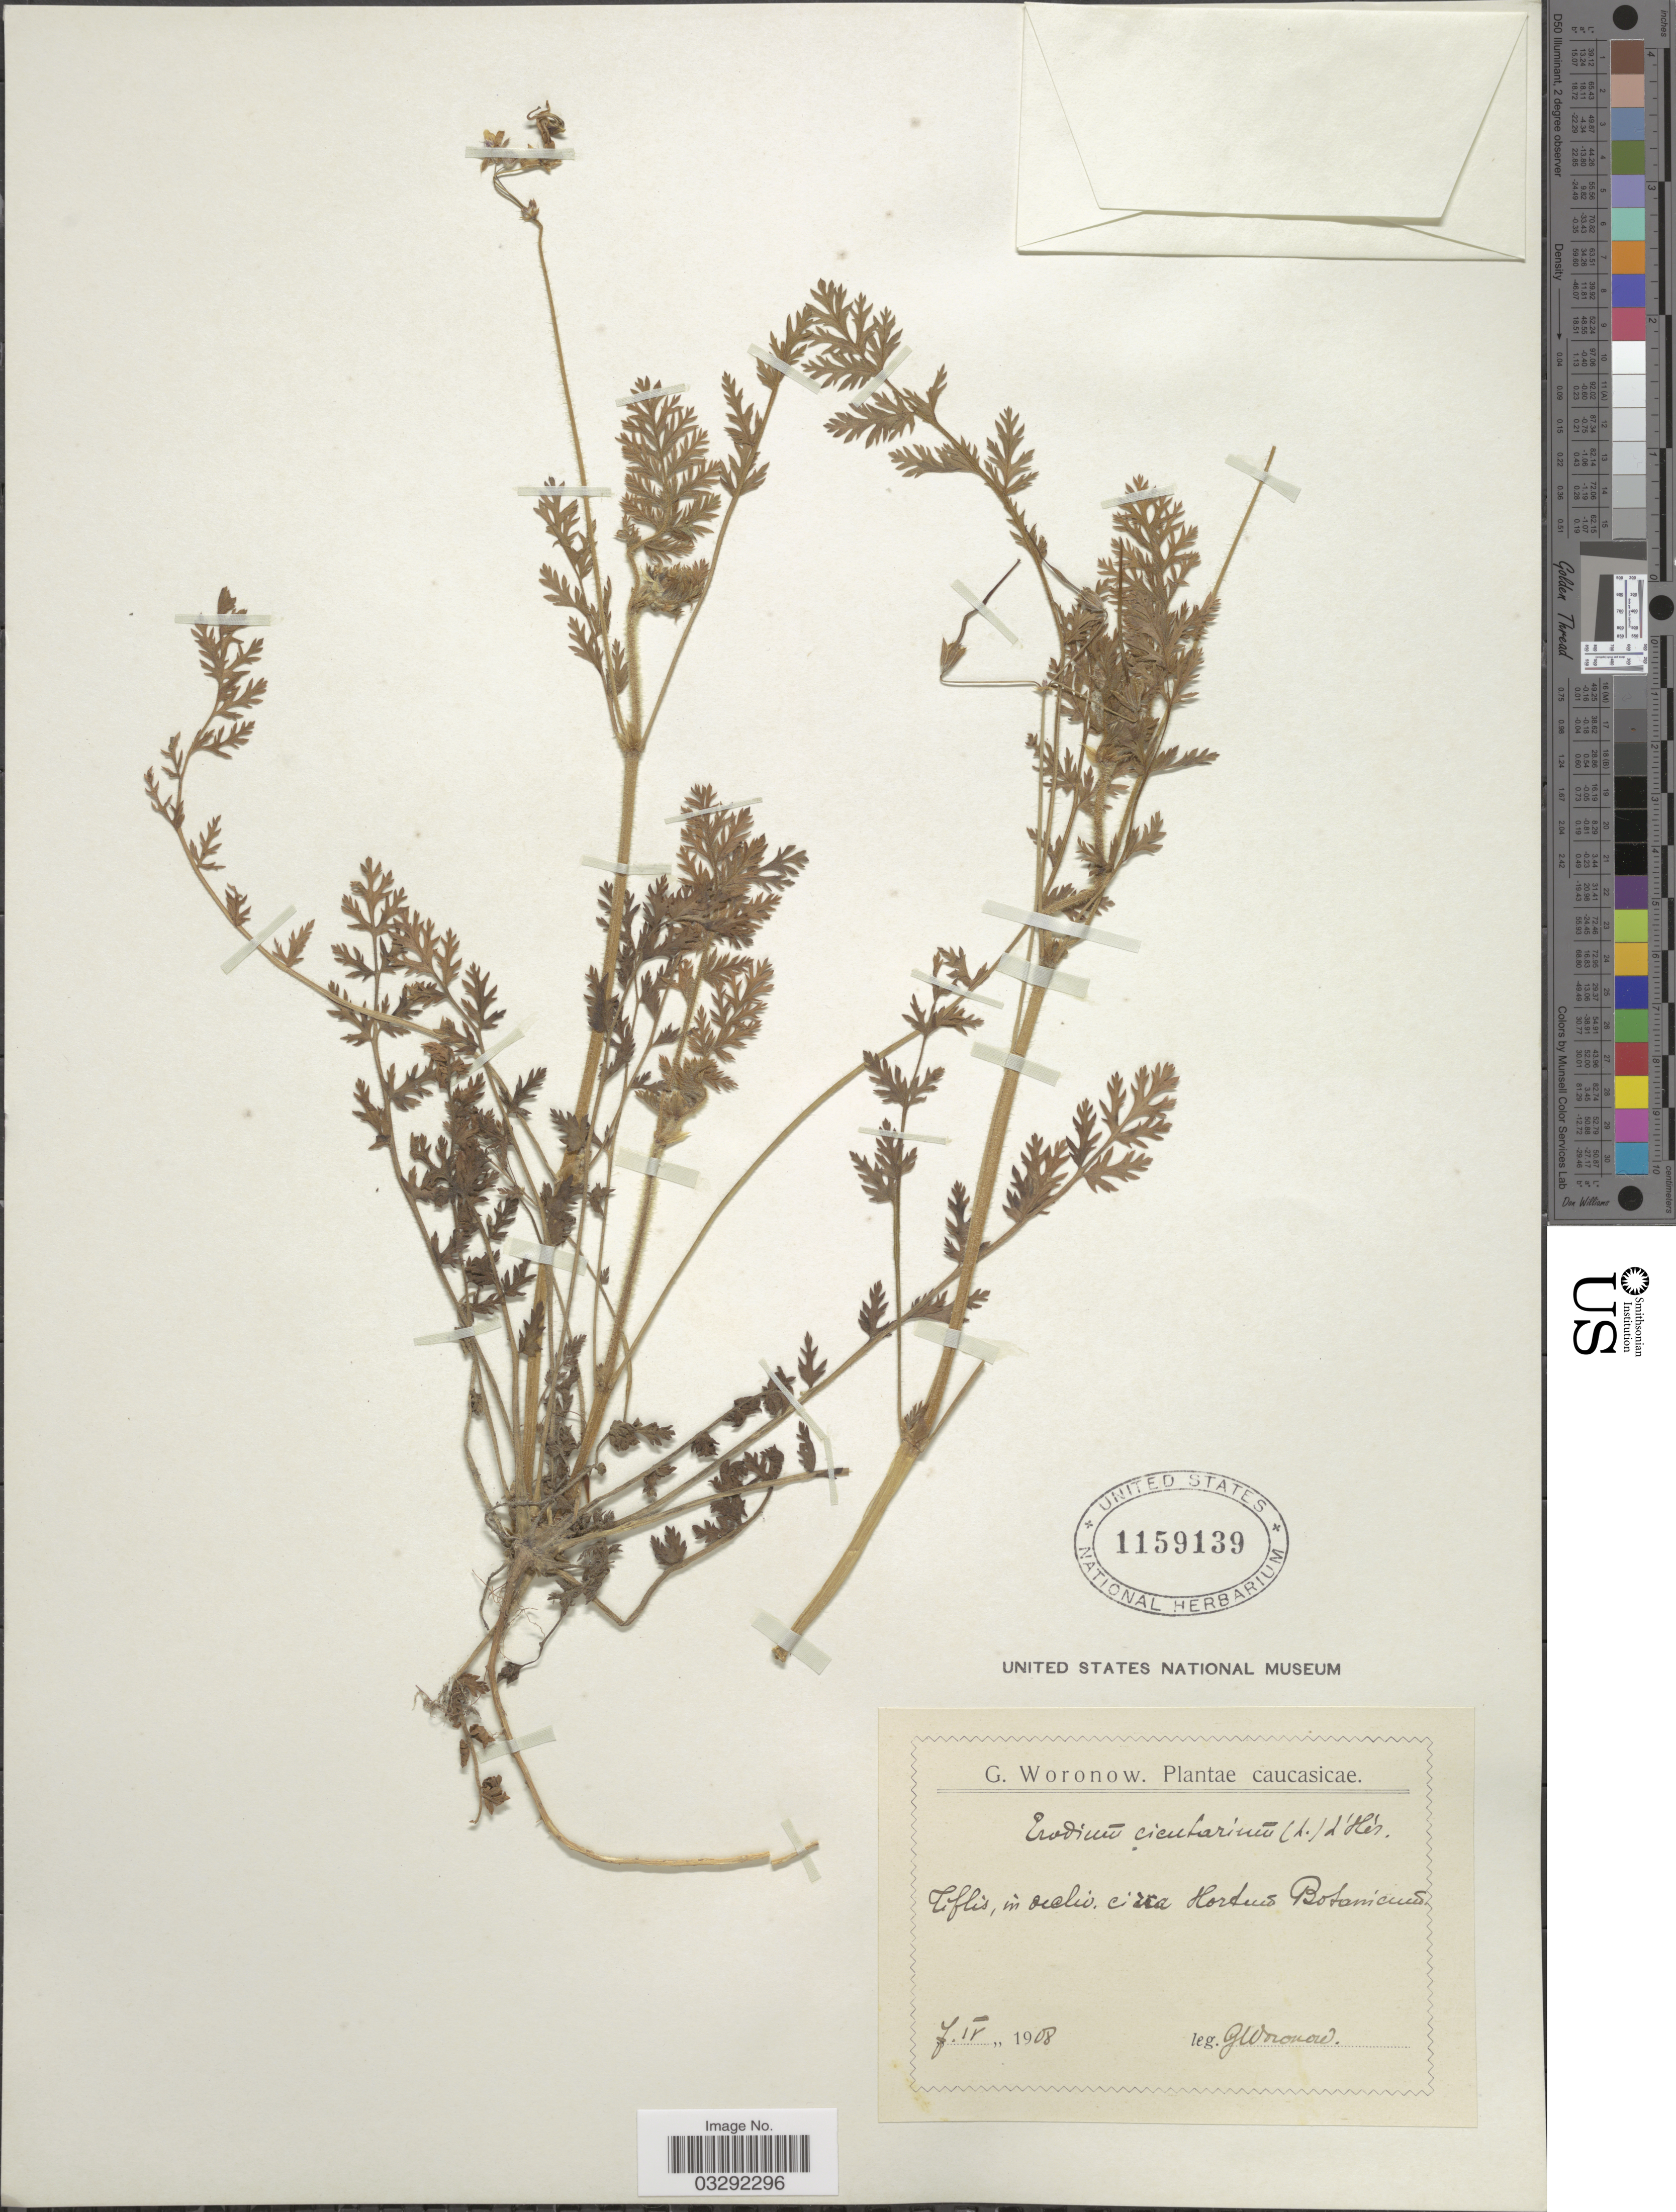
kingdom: Plantae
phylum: Tracheophyta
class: Magnoliopsida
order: Geraniales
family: Geraniaceae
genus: Erodium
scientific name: Erodium cicutarium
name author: (L.) L'Hér.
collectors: G. Woronow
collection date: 1908-04-07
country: France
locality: Caucasicae. Tiflis, in occliv. circa Hortuso Botanicucd. [interpreted]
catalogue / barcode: US 1159139